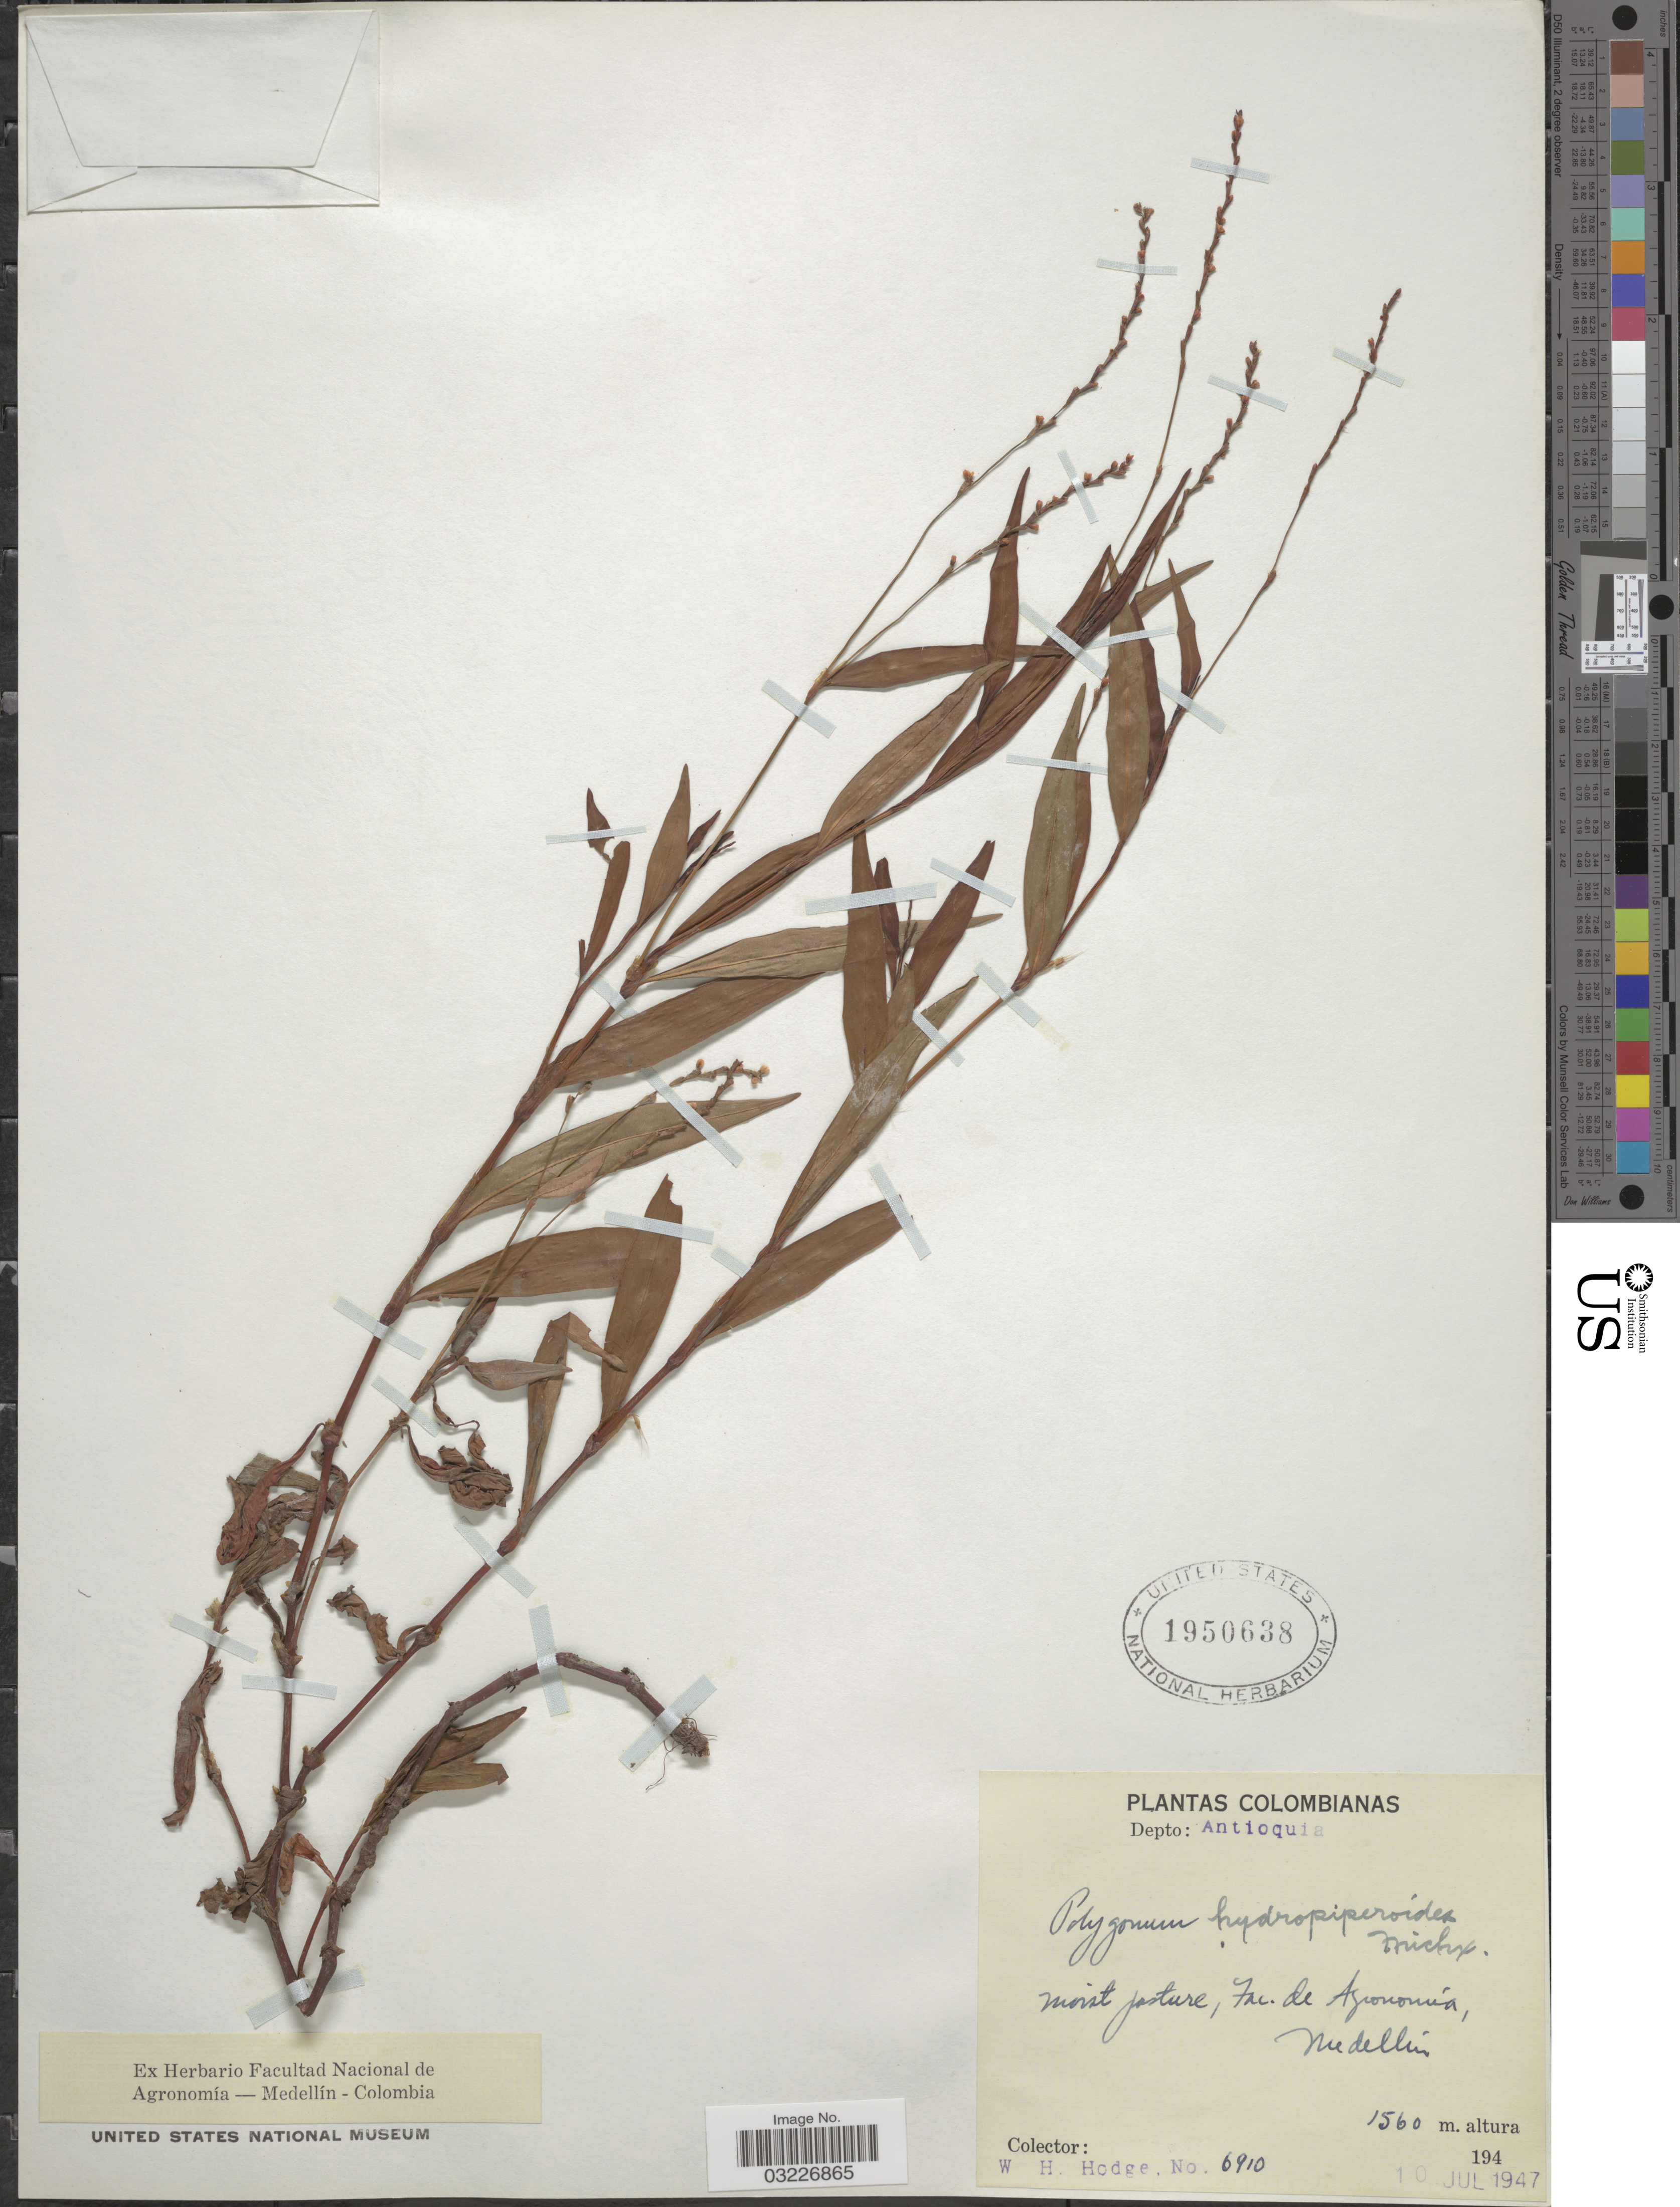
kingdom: Plantae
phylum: Tracheophyta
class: Magnoliopsida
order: Caryophyllales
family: Polygonaceae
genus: Polygonum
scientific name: Polygonum hydropiperoides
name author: Michx.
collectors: W. Hodge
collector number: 6910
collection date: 1947-07-10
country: Colombia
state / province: Antioquia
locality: Depto. Antioquia, Fac. de Agronomia, Medellín.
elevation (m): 1560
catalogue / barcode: US 1950638